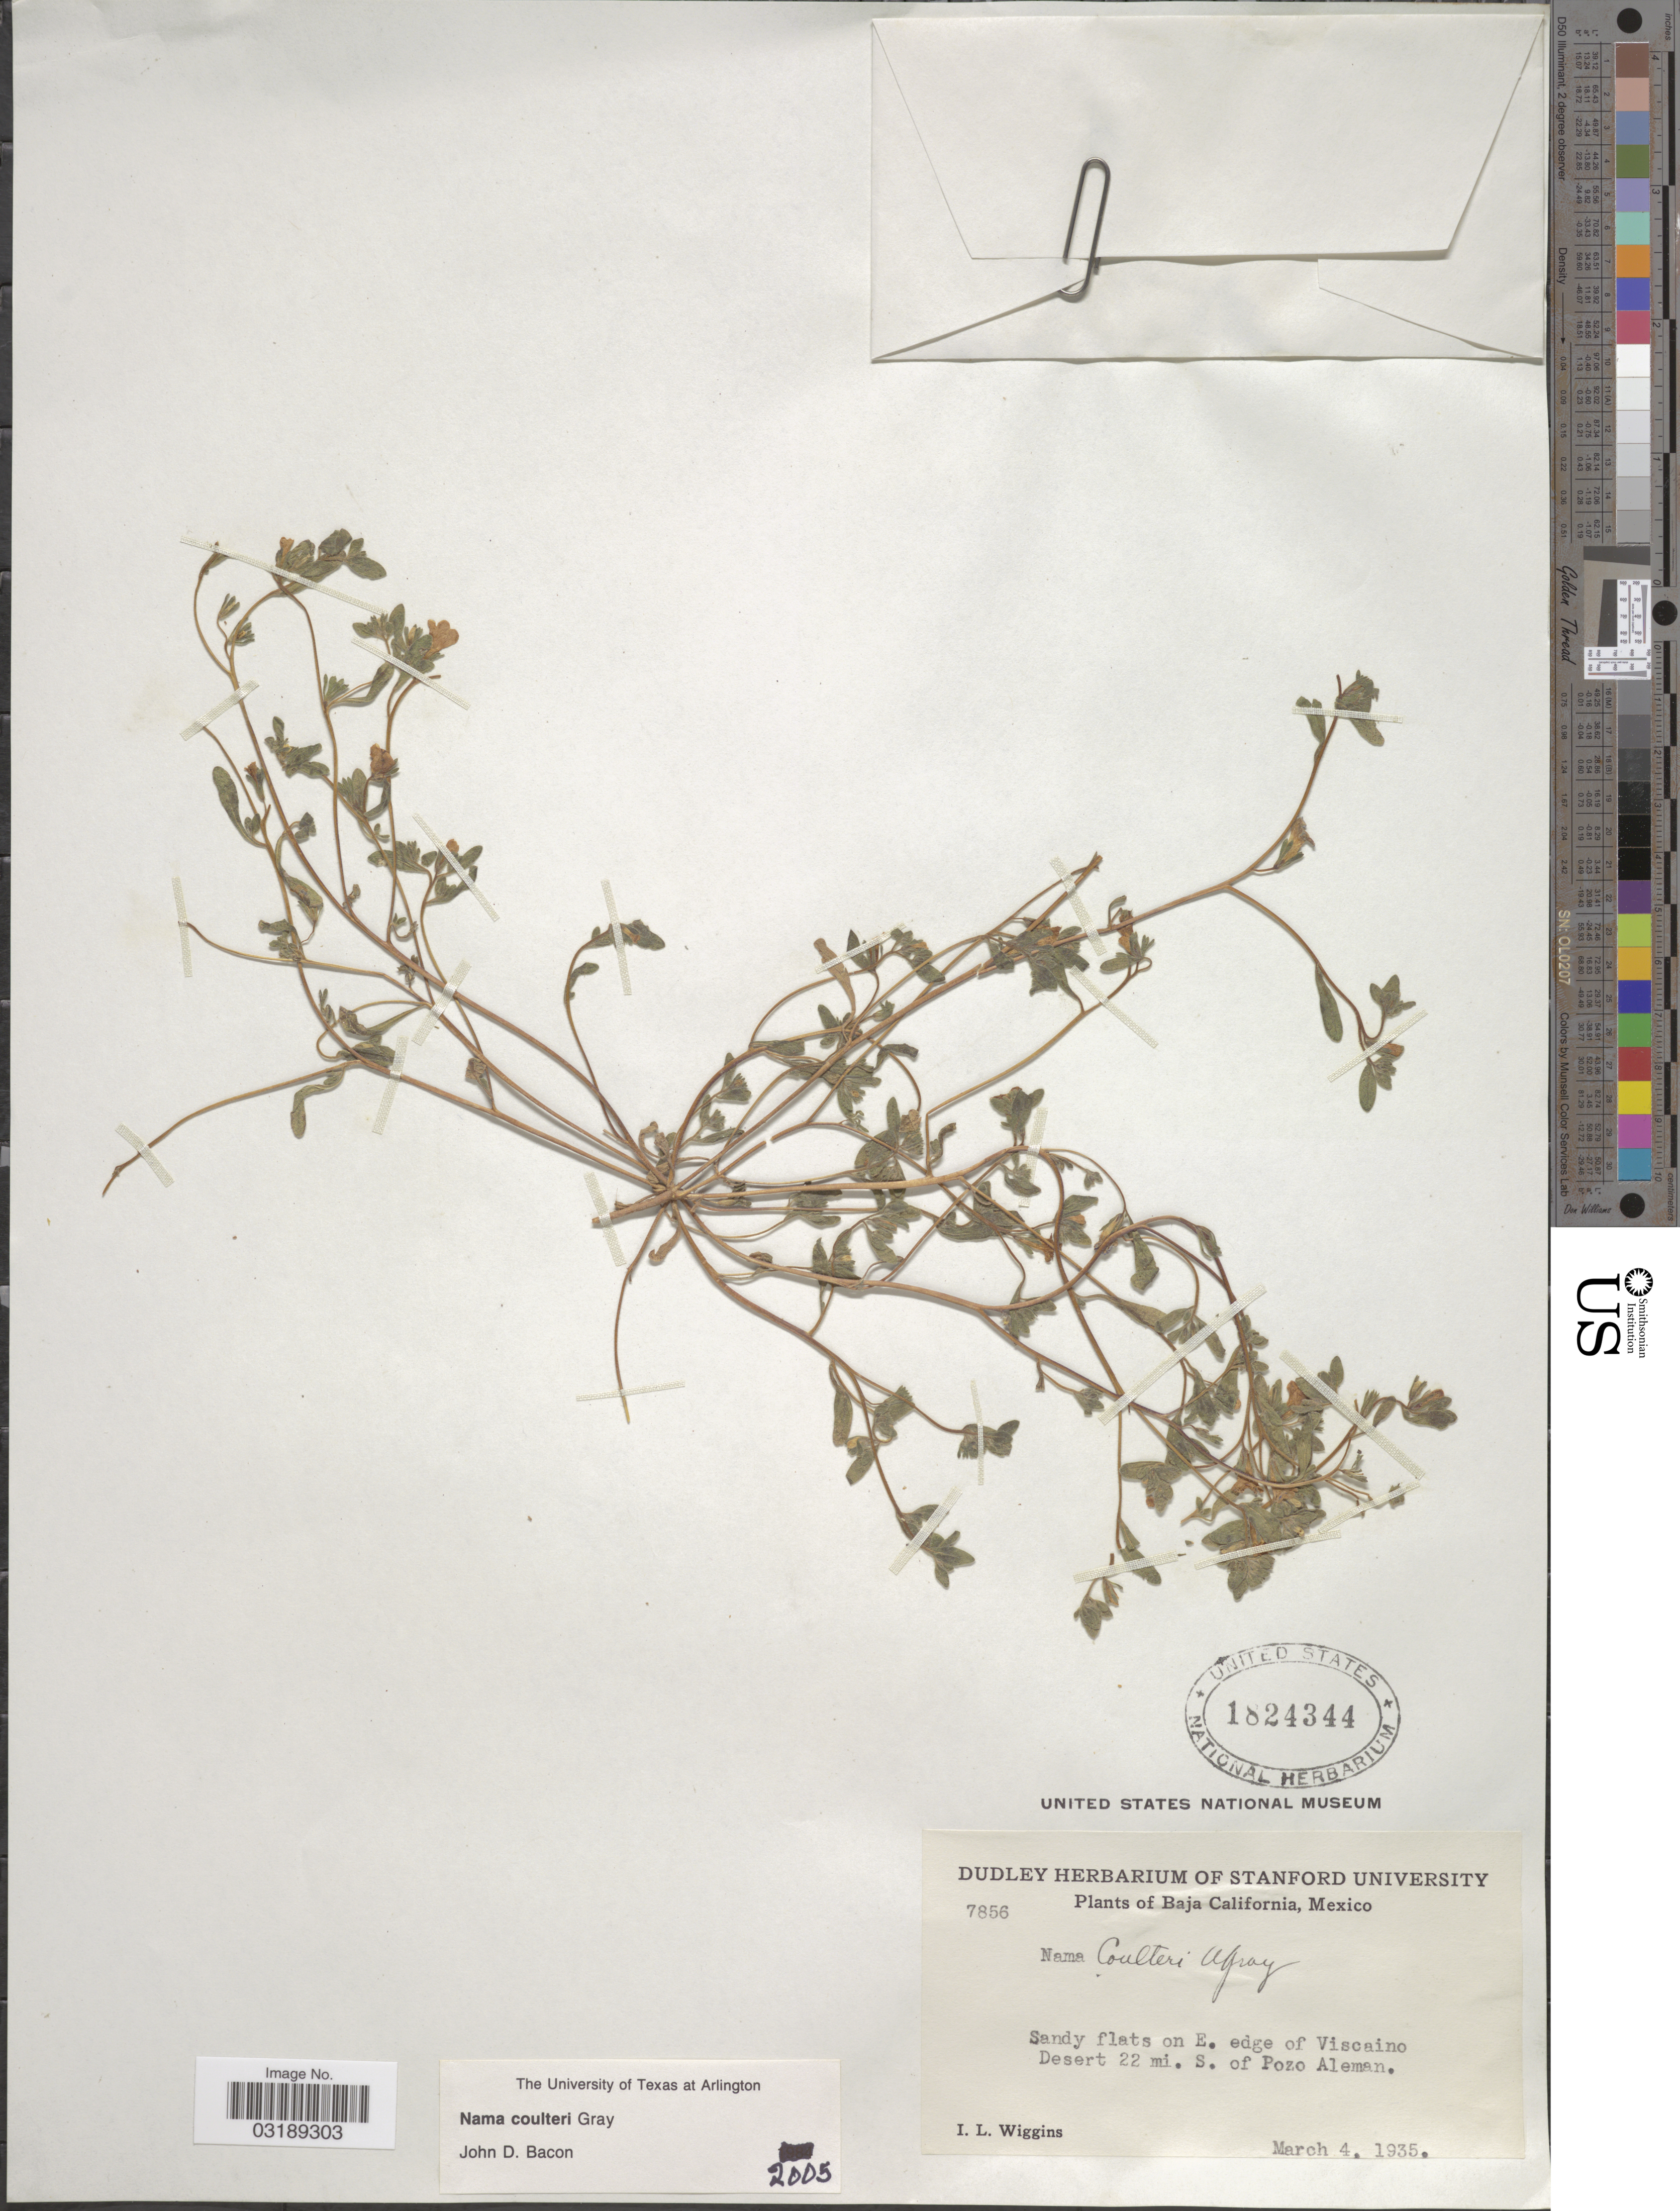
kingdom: Plantae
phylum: Tracheophyta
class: Magnoliopsida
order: Boraginales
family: Namaceae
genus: Nama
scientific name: Nama coulteri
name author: A. Gray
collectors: I. L. Wiggins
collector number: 7856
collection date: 1935-03-04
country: Mexico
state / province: Baja California Sur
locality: Sandy flats on E. edge of Viscaino Desert 22 mi. S. of Pozo Aleman.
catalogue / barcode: US 1824344